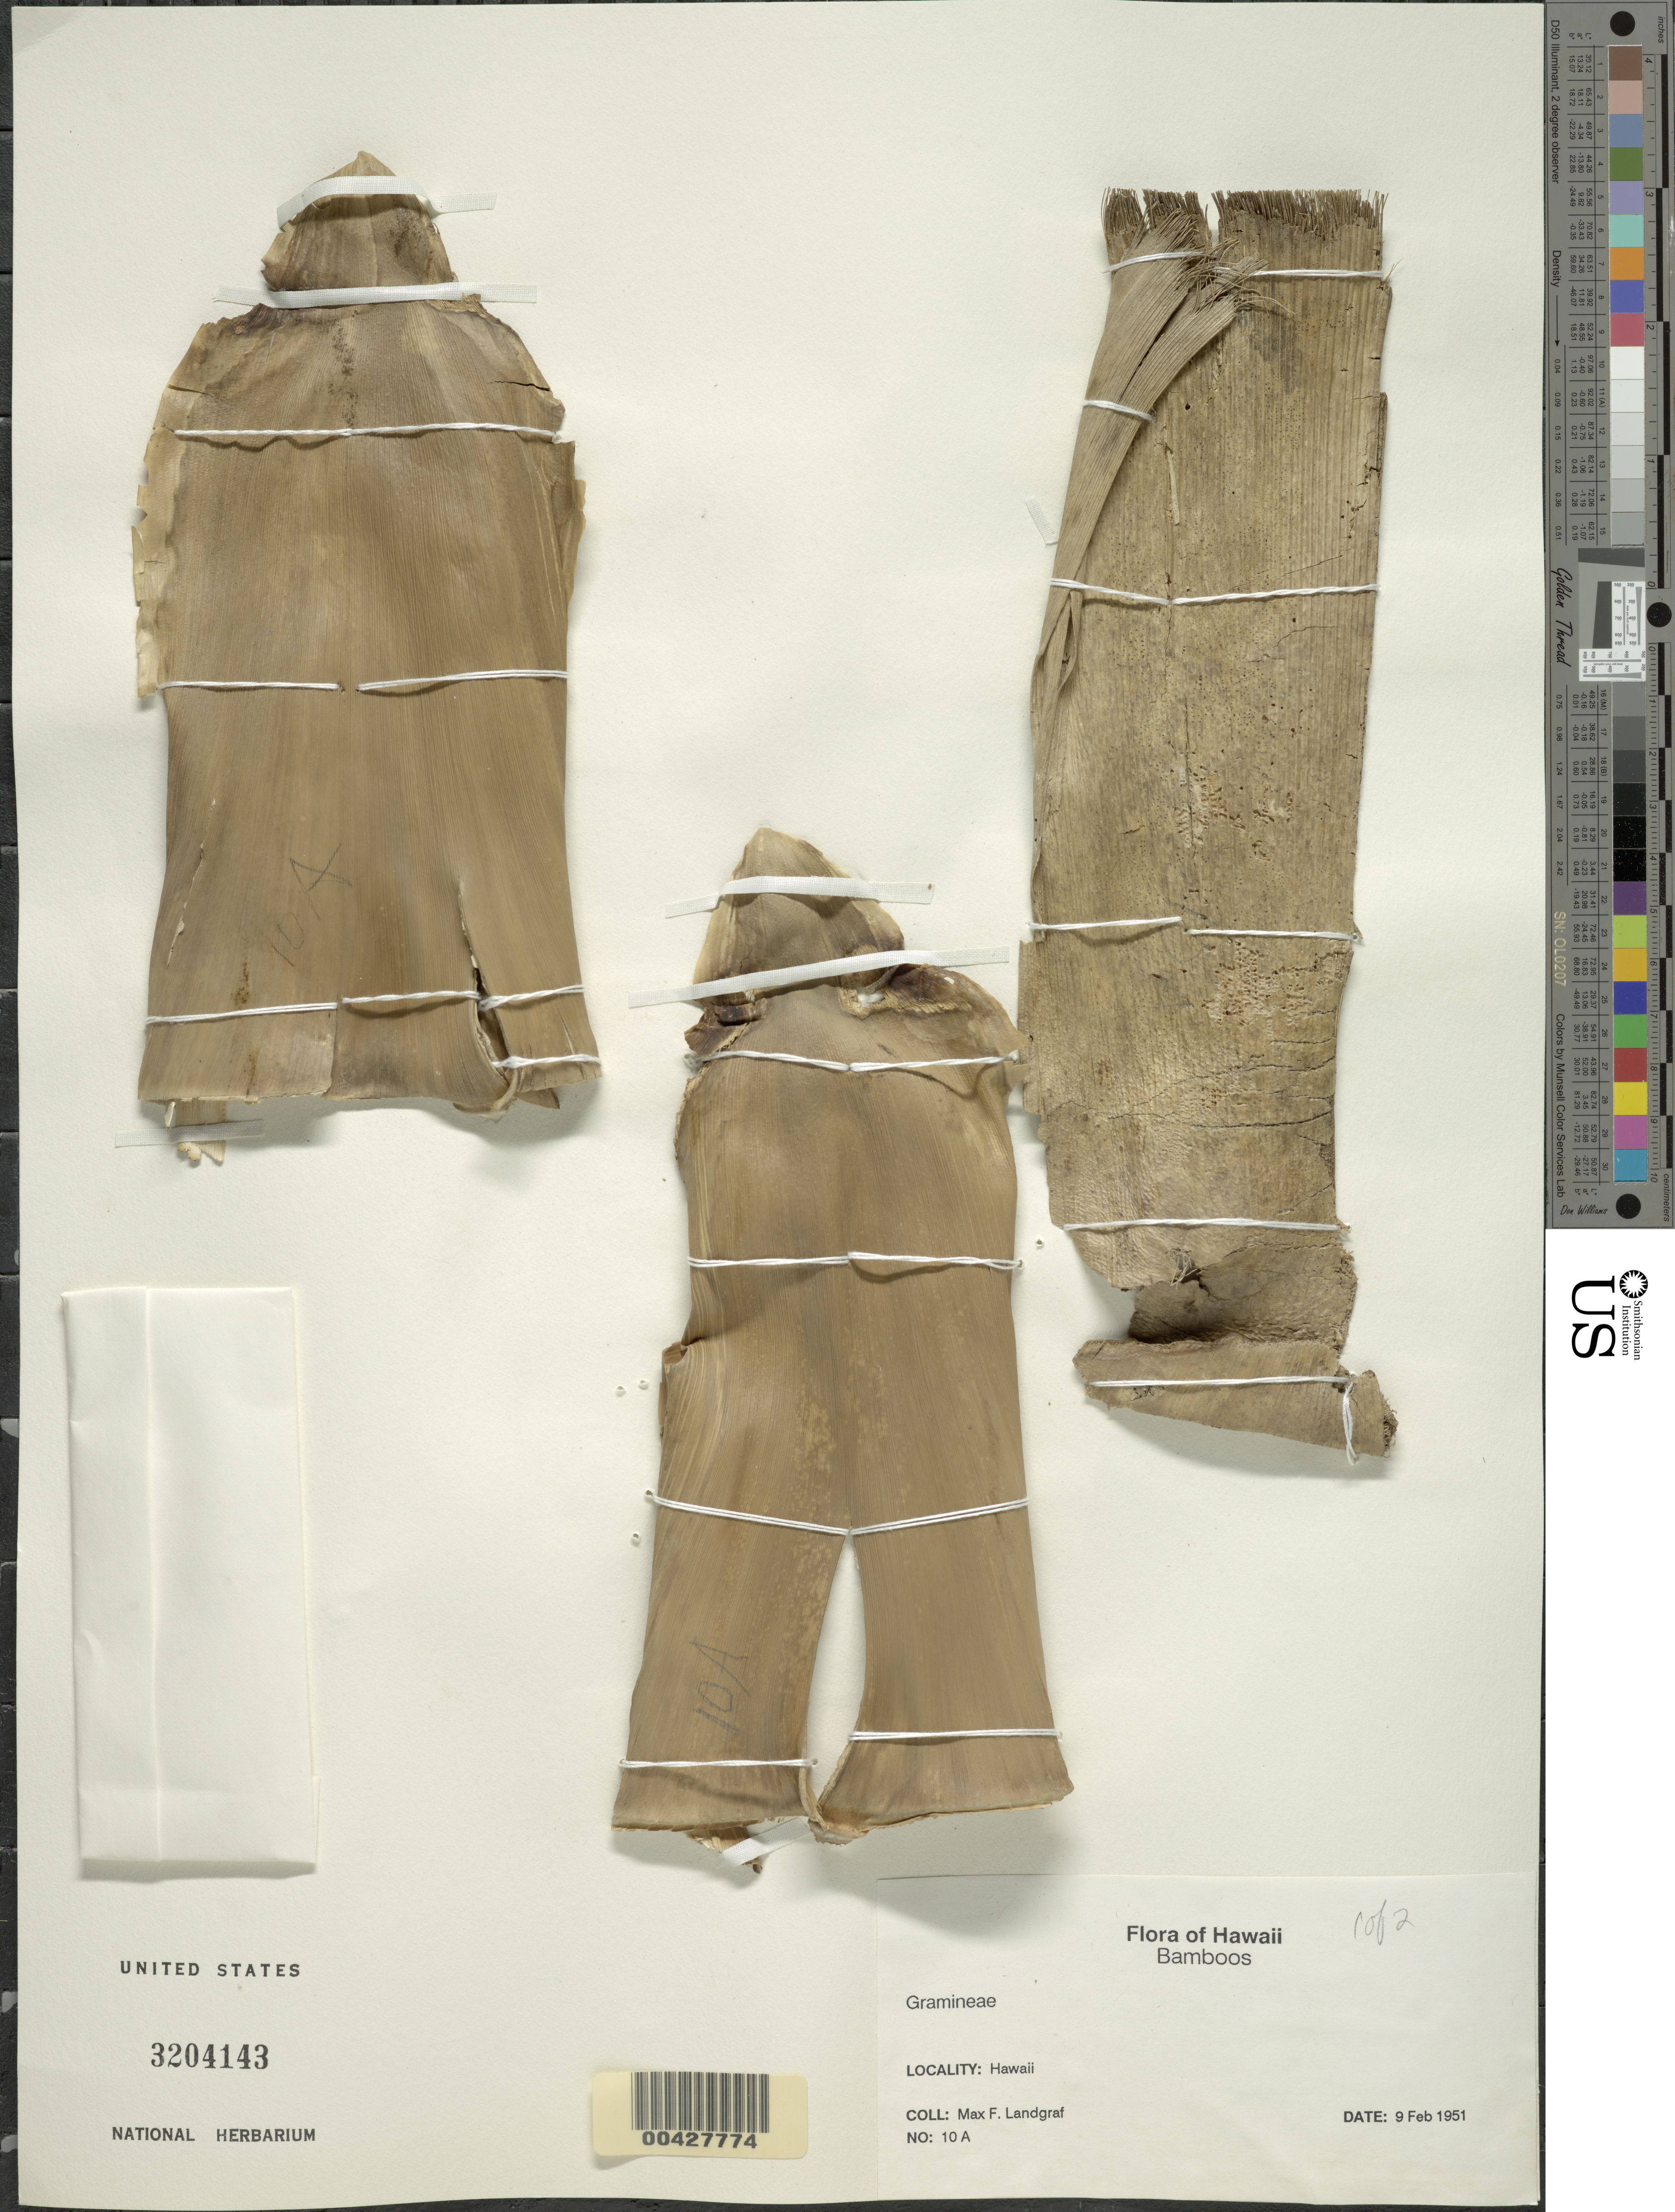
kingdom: Plantae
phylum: Tracheophyta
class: Liliopsida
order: Poales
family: Poaceae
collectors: M. Landgraf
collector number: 10a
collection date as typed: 09 Feb 1951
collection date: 1951-02-09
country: United States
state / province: Hawaii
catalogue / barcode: US 3204143